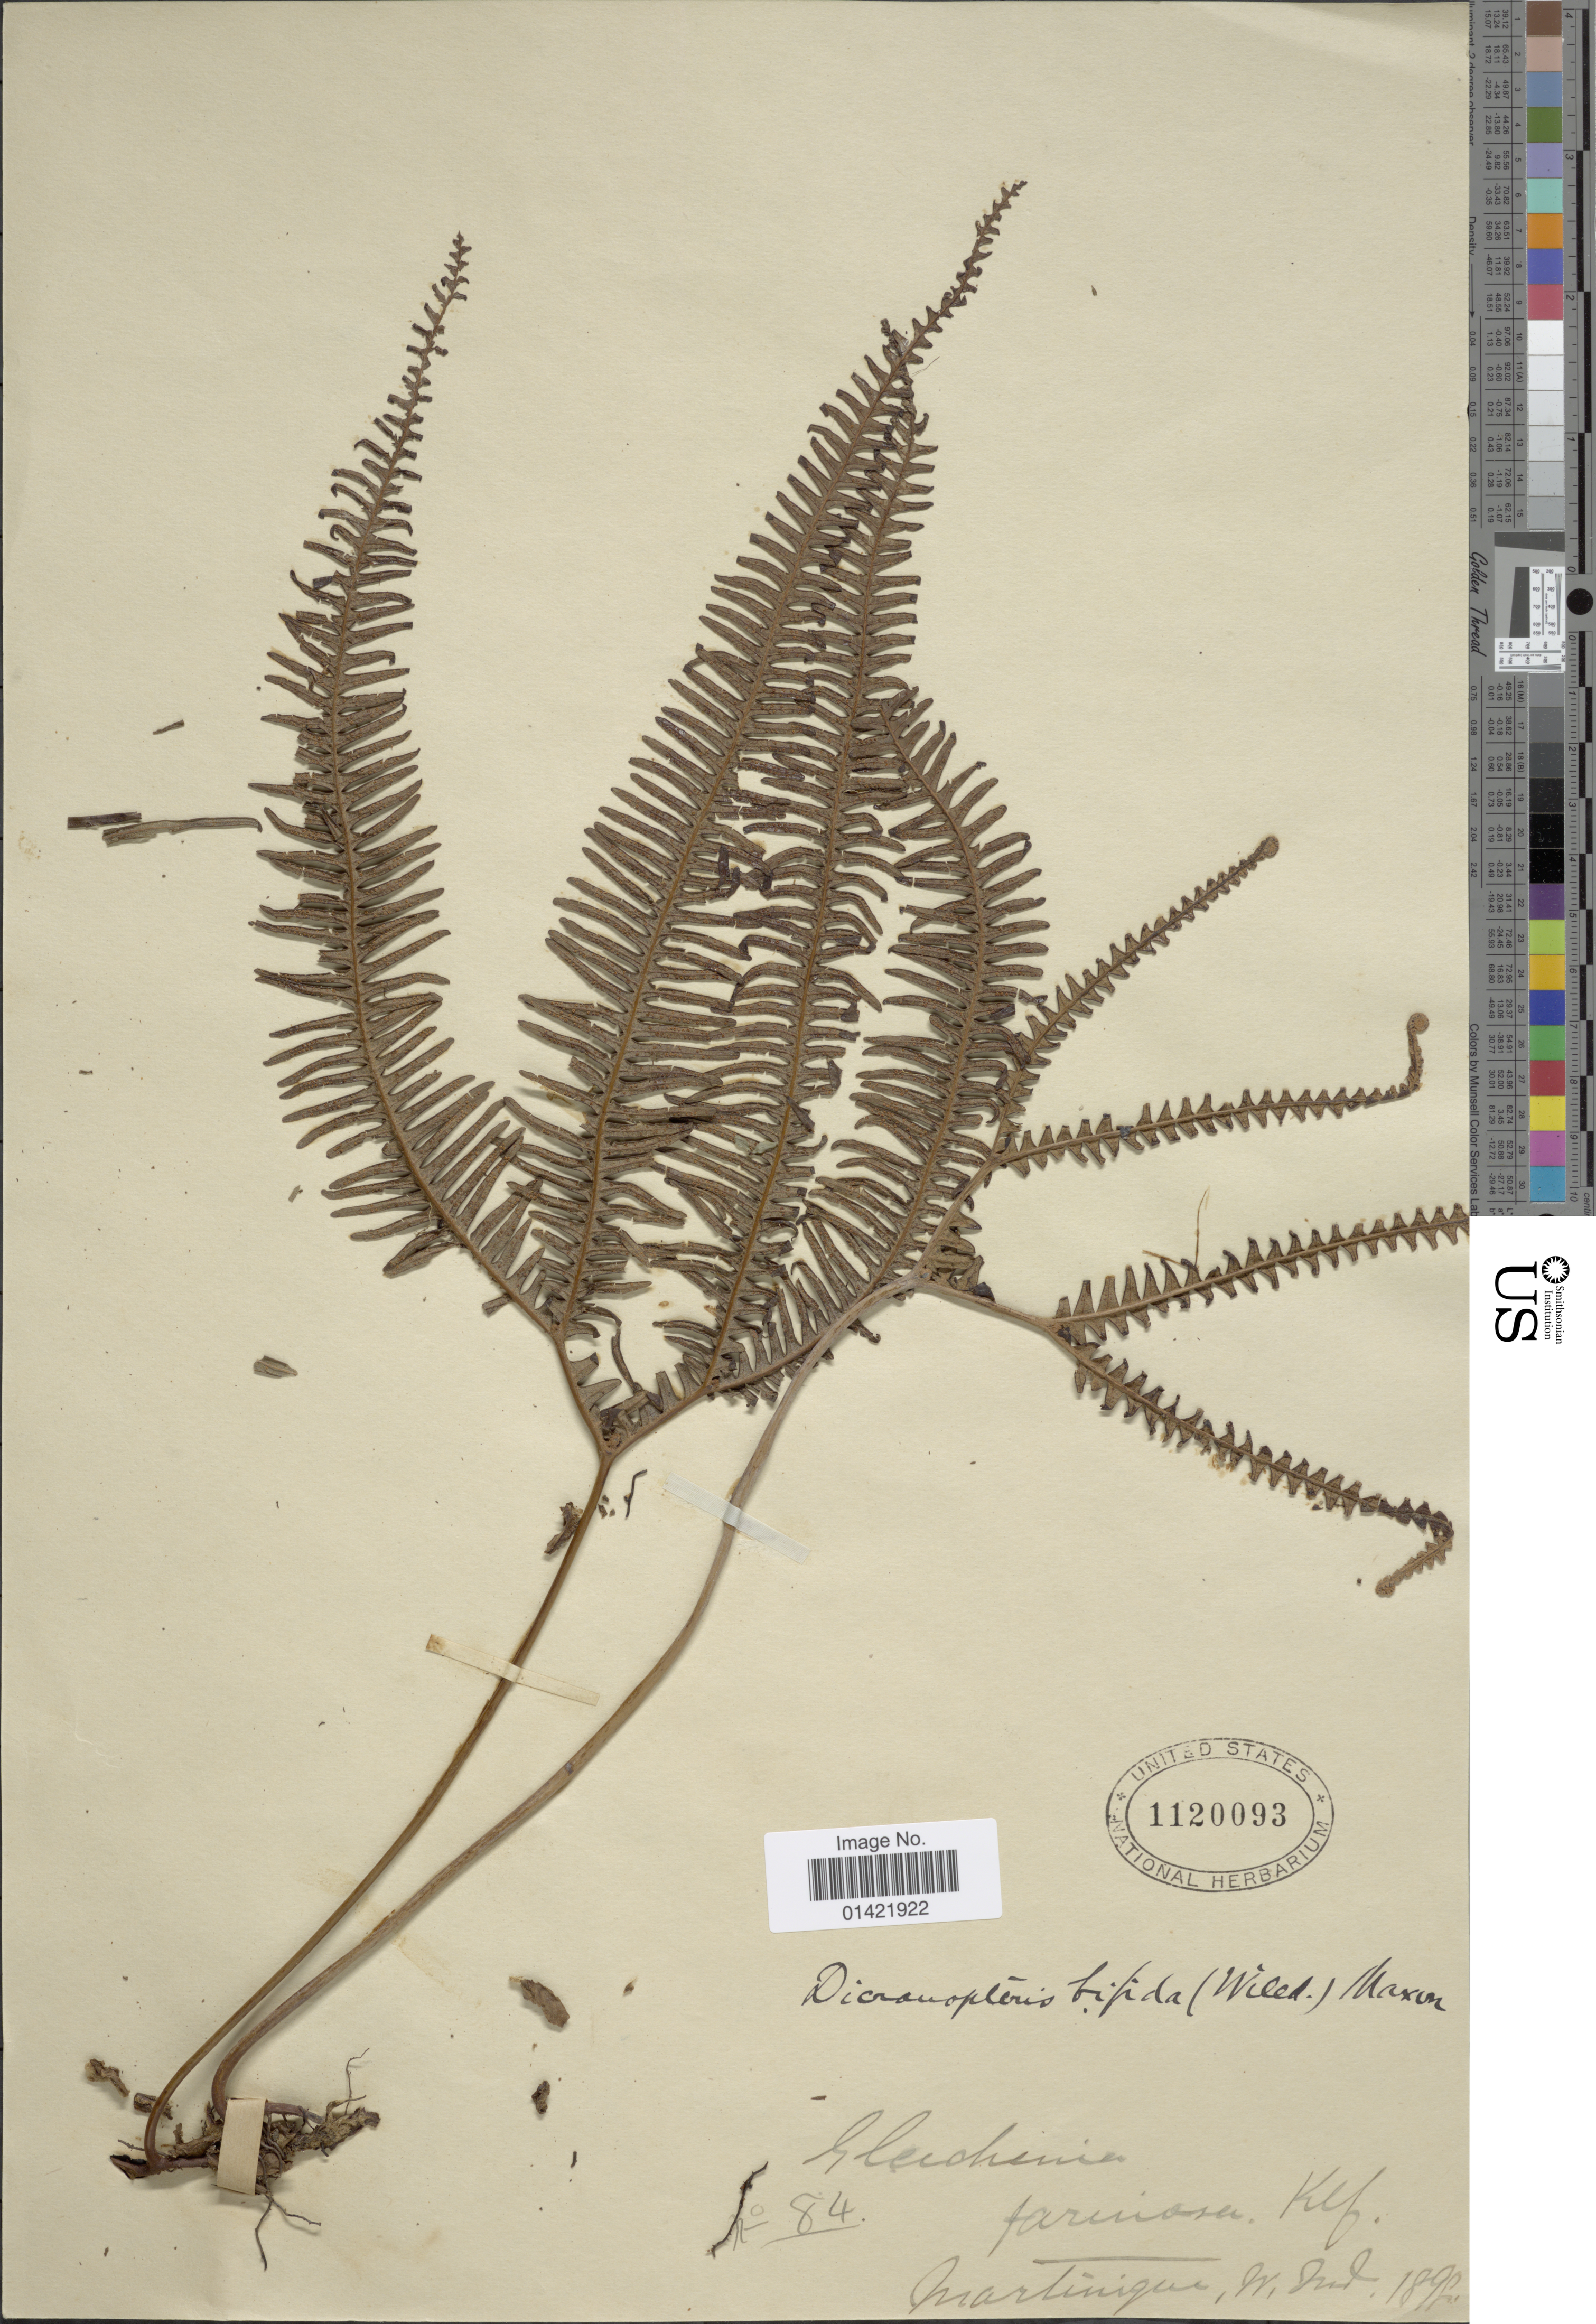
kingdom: Plantae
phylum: Tracheophyta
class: Polypodiopsida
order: Gleicheniales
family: Gleicheniaceae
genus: Sticherus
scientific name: Sticherus bifidus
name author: (Willd.) Ching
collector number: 84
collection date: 1892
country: Martinique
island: Martinique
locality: W. Sud.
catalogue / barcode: US 1120093